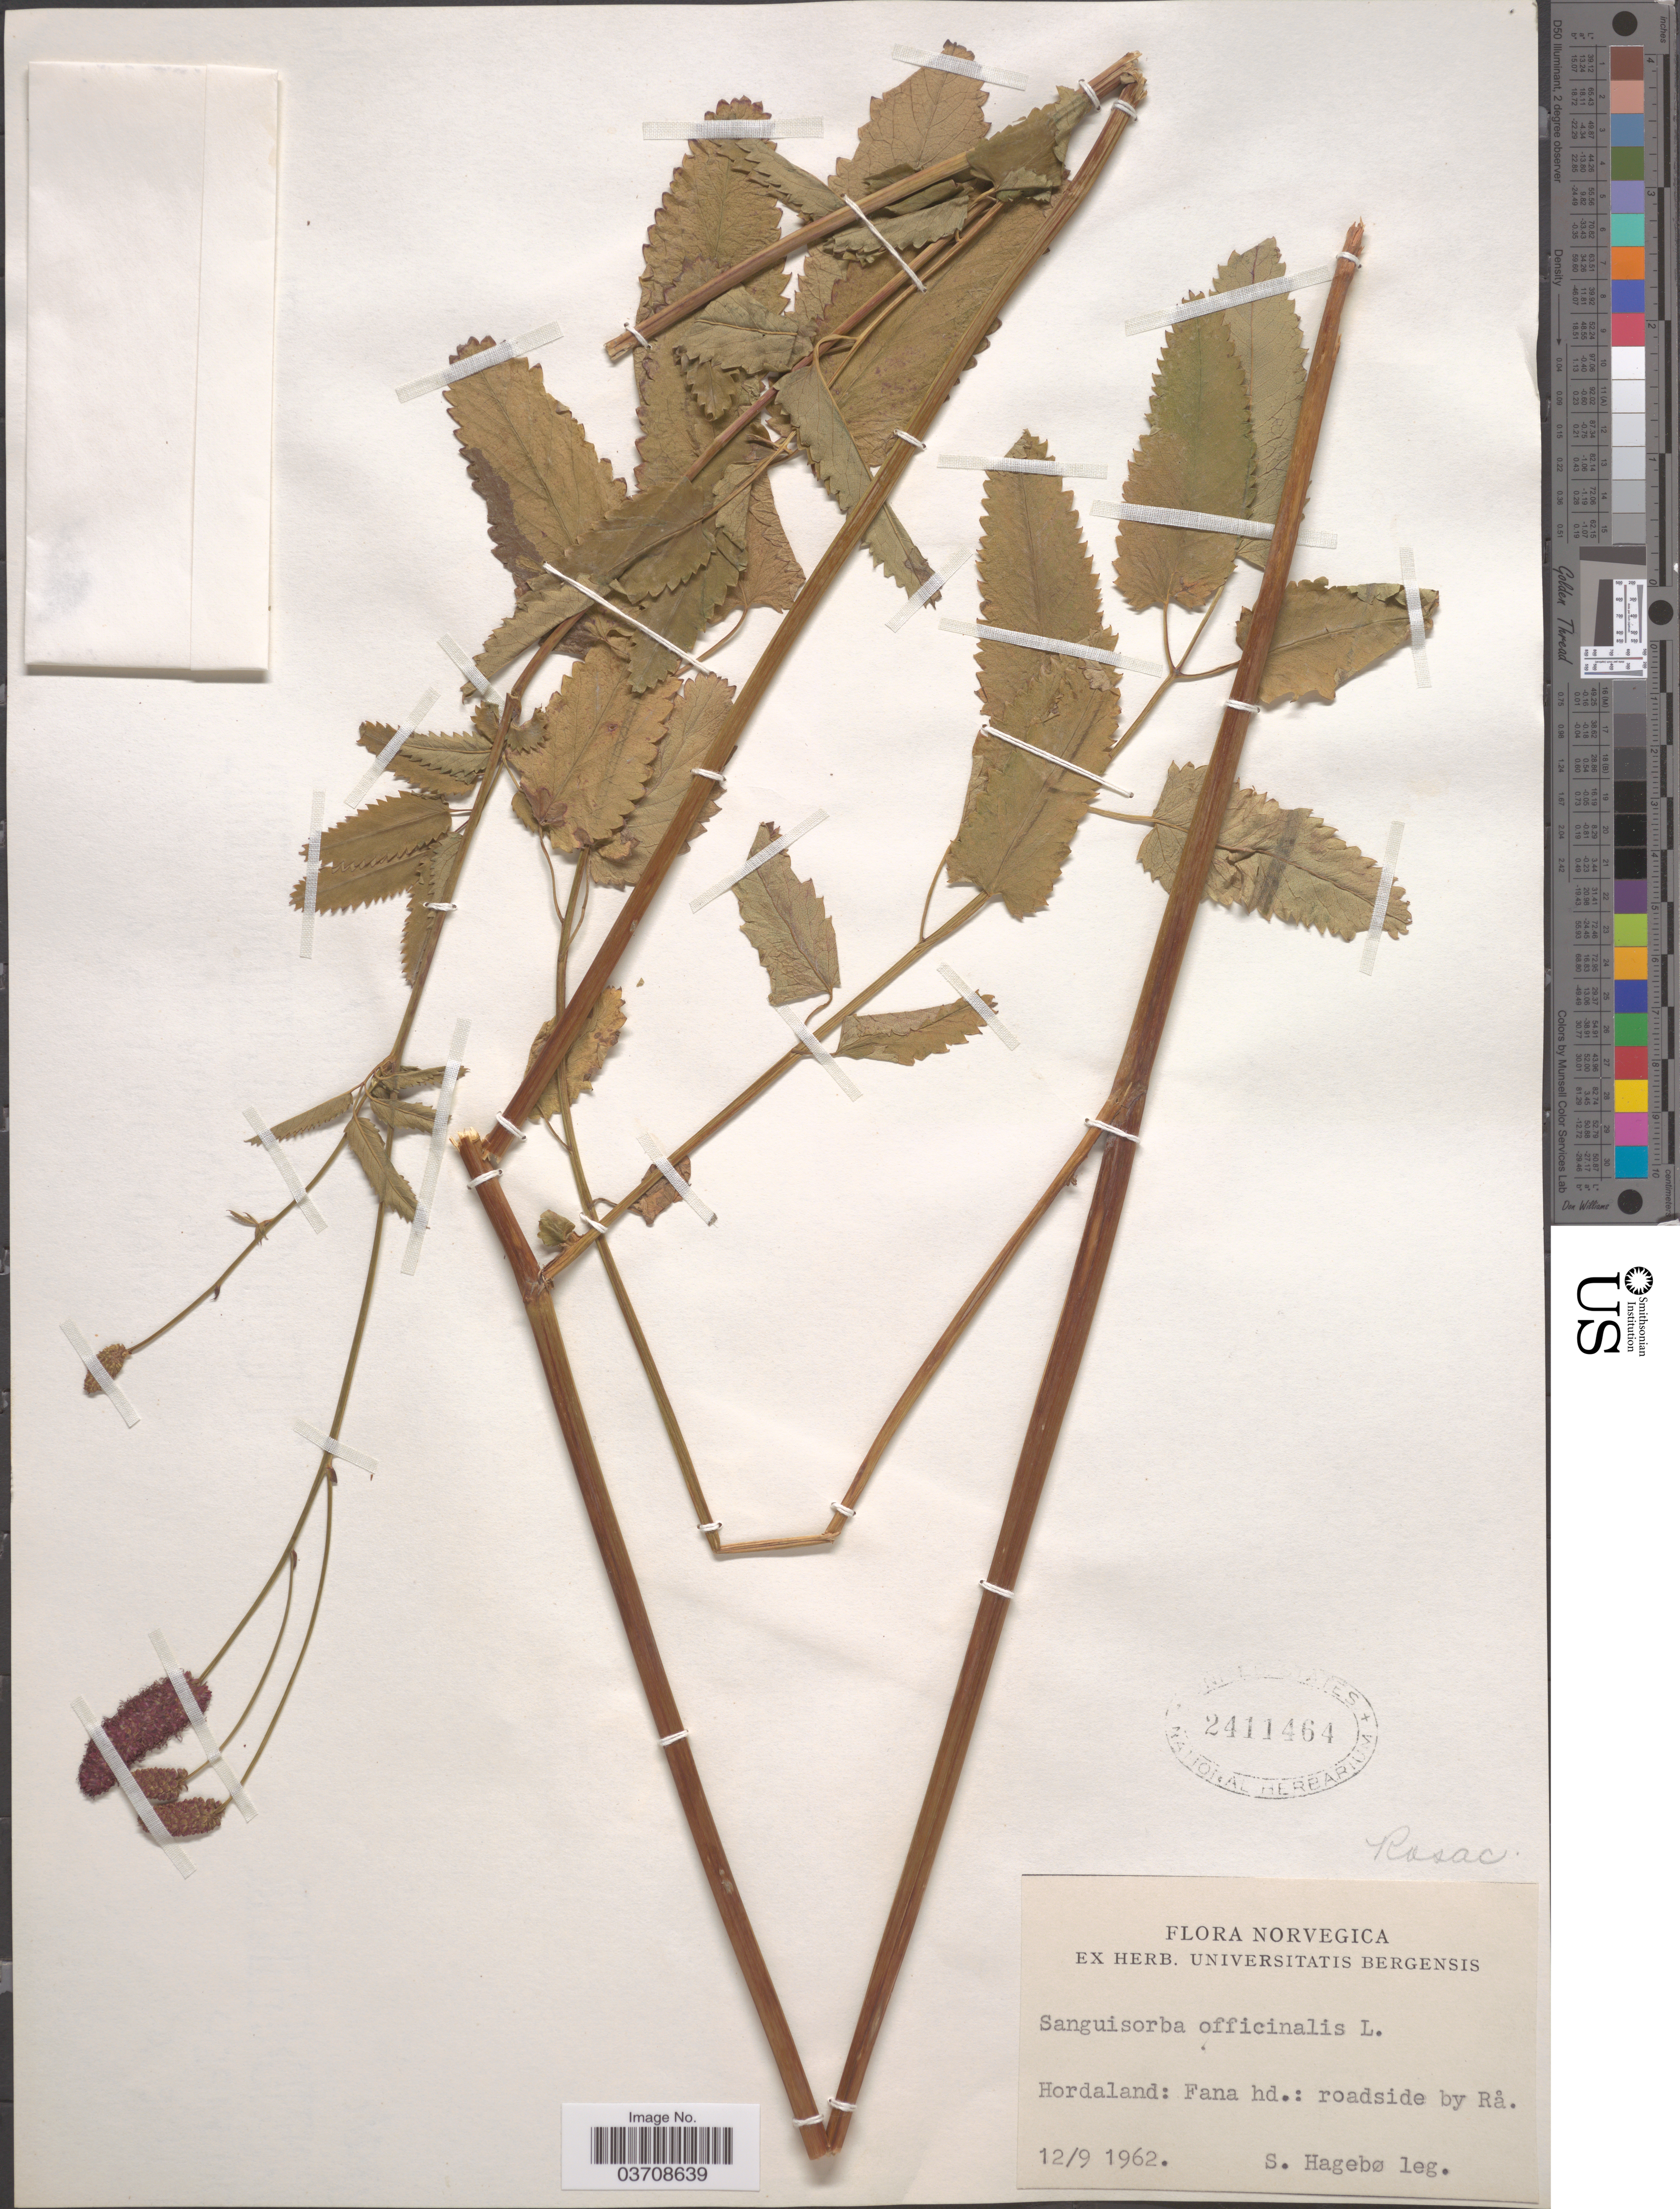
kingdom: Plantae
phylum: Tracheophyta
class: Magnoliopsida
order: Rosales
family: Rosaceae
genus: Sanguisorba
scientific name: Sanguisorba officinalis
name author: L.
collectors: S. Hagebø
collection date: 1962-09-12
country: Norway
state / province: Hordaland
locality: Norvegica. Fana hd.: roadside by Rå.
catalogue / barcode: US 2411464